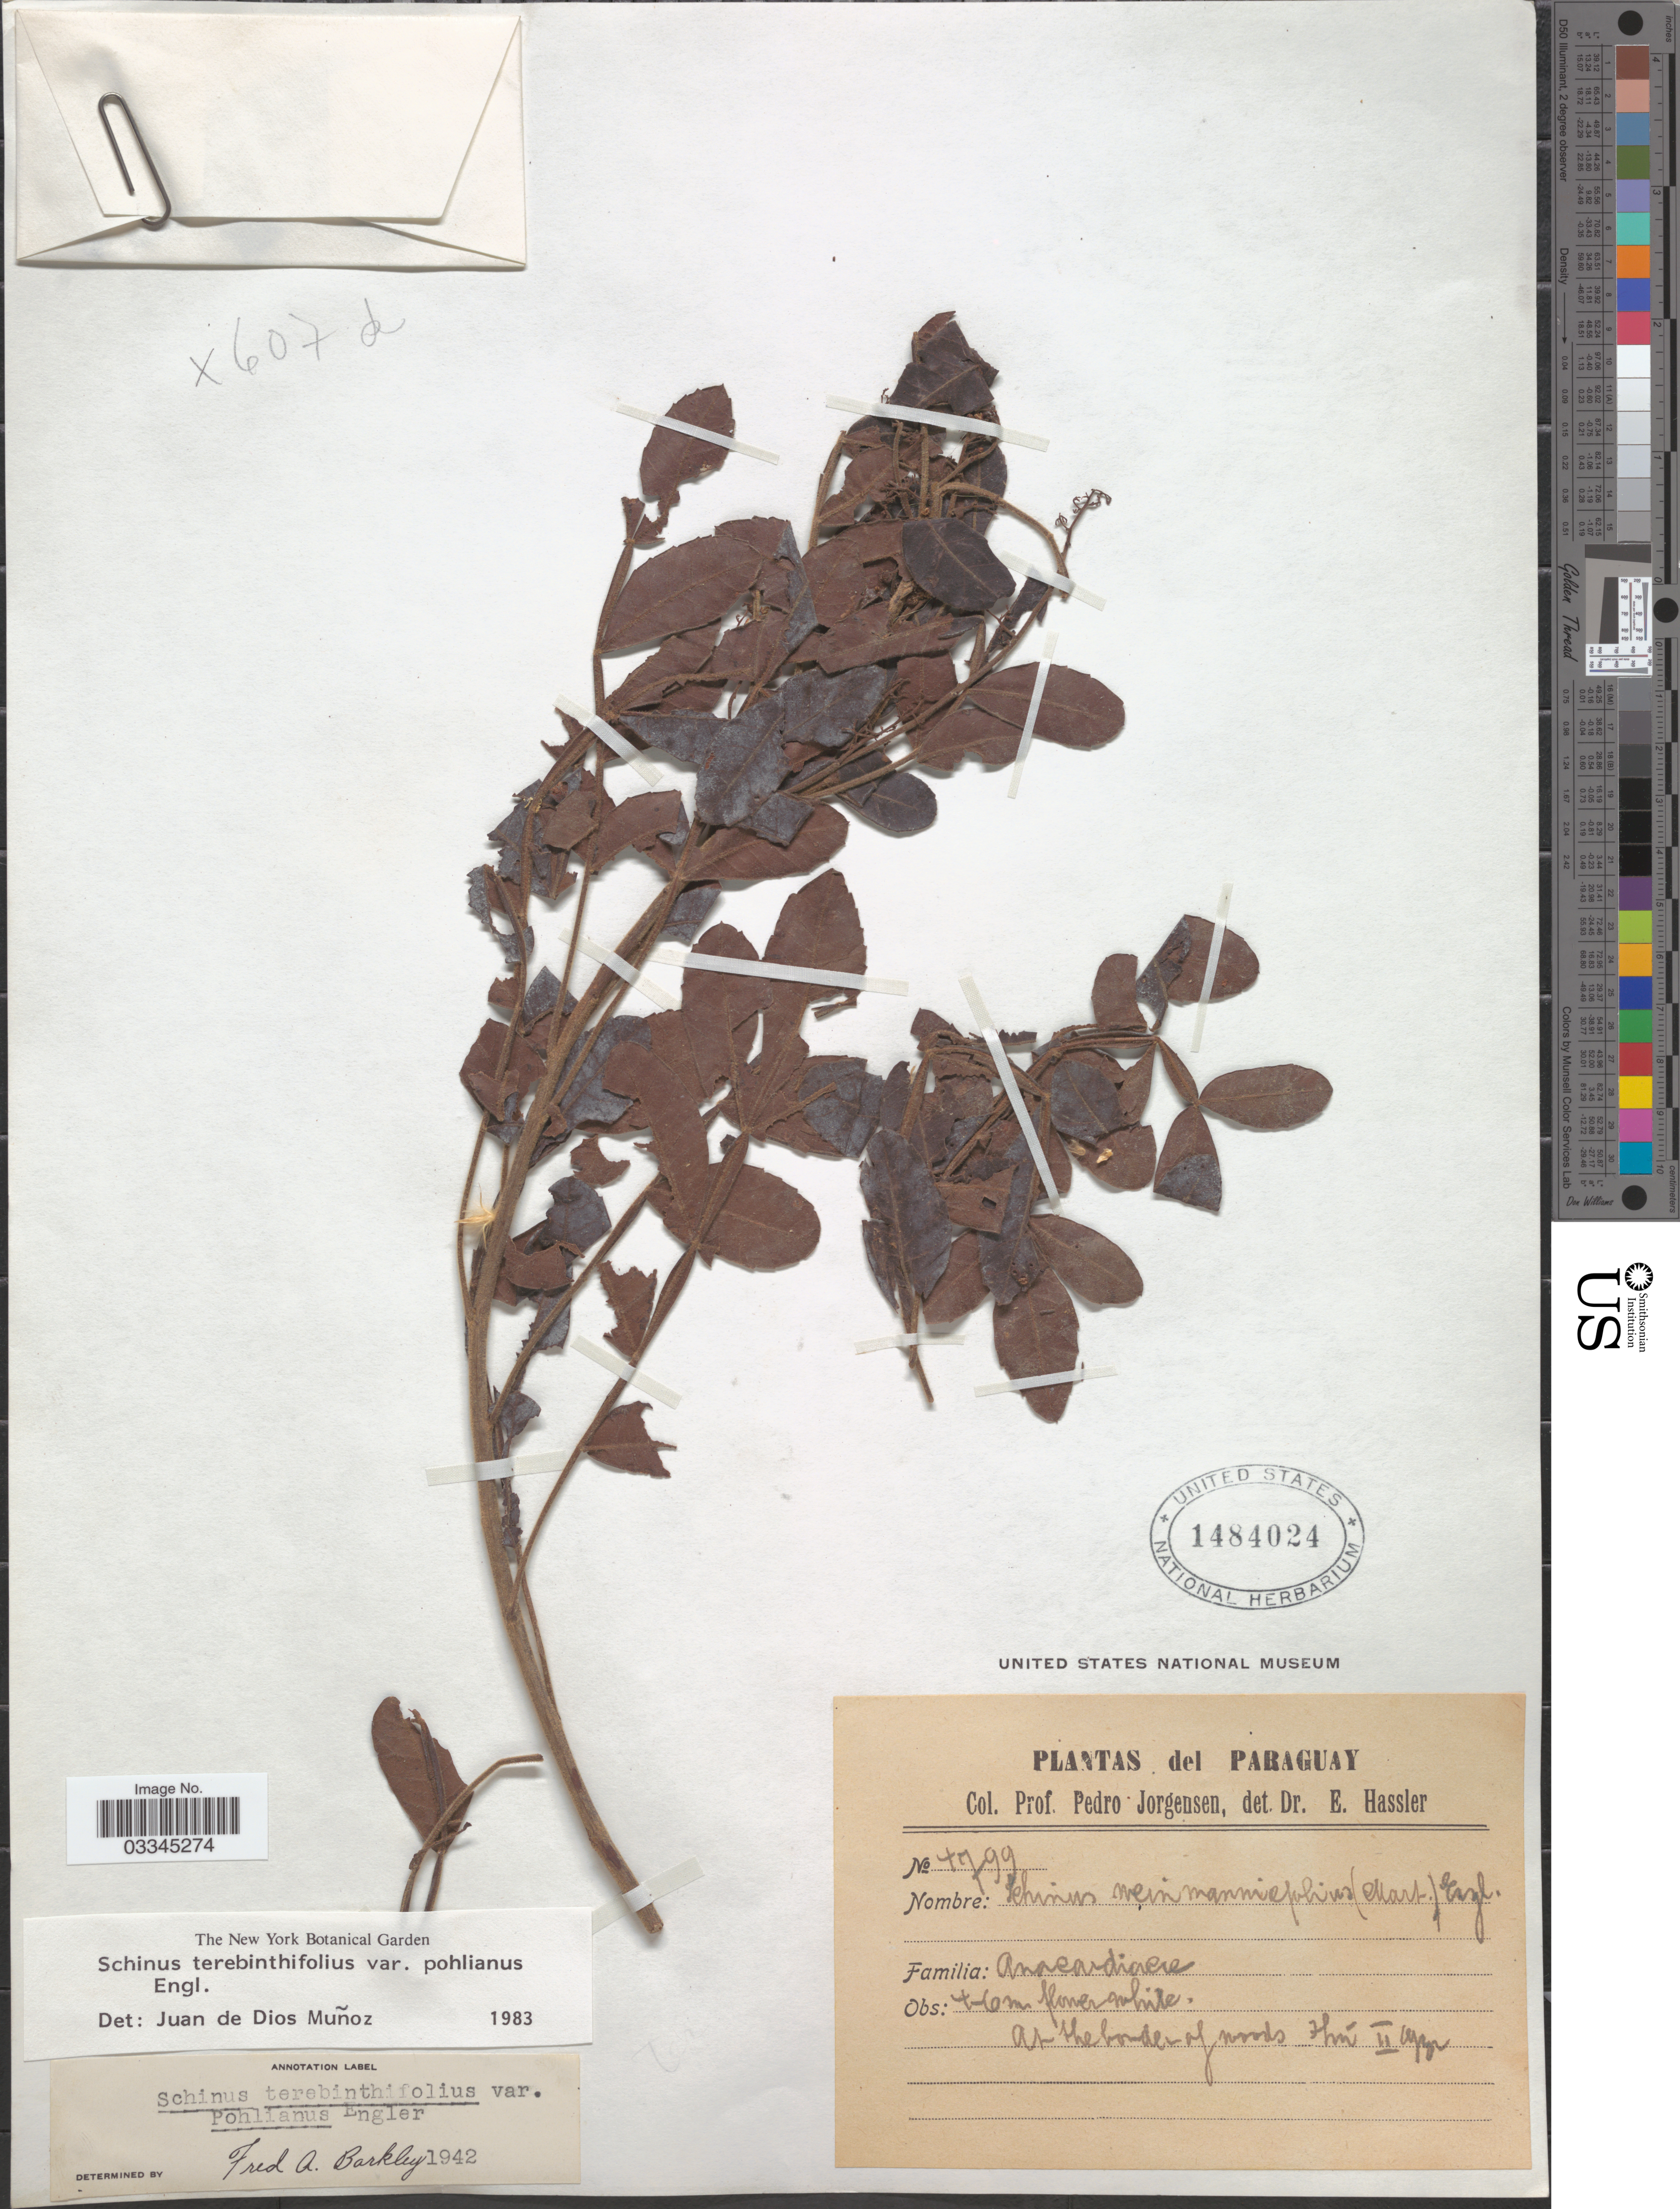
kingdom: Plantae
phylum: Tracheophyta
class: Magnoliopsida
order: Sapindales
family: Anacardiaceae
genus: Schinus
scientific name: Schinus terebinthifolia var. pohlianus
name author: Engl.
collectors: P. Jörgensen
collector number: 4799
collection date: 1932-02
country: Paraguay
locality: At the border of woods, Ihú.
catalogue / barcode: US 1484024